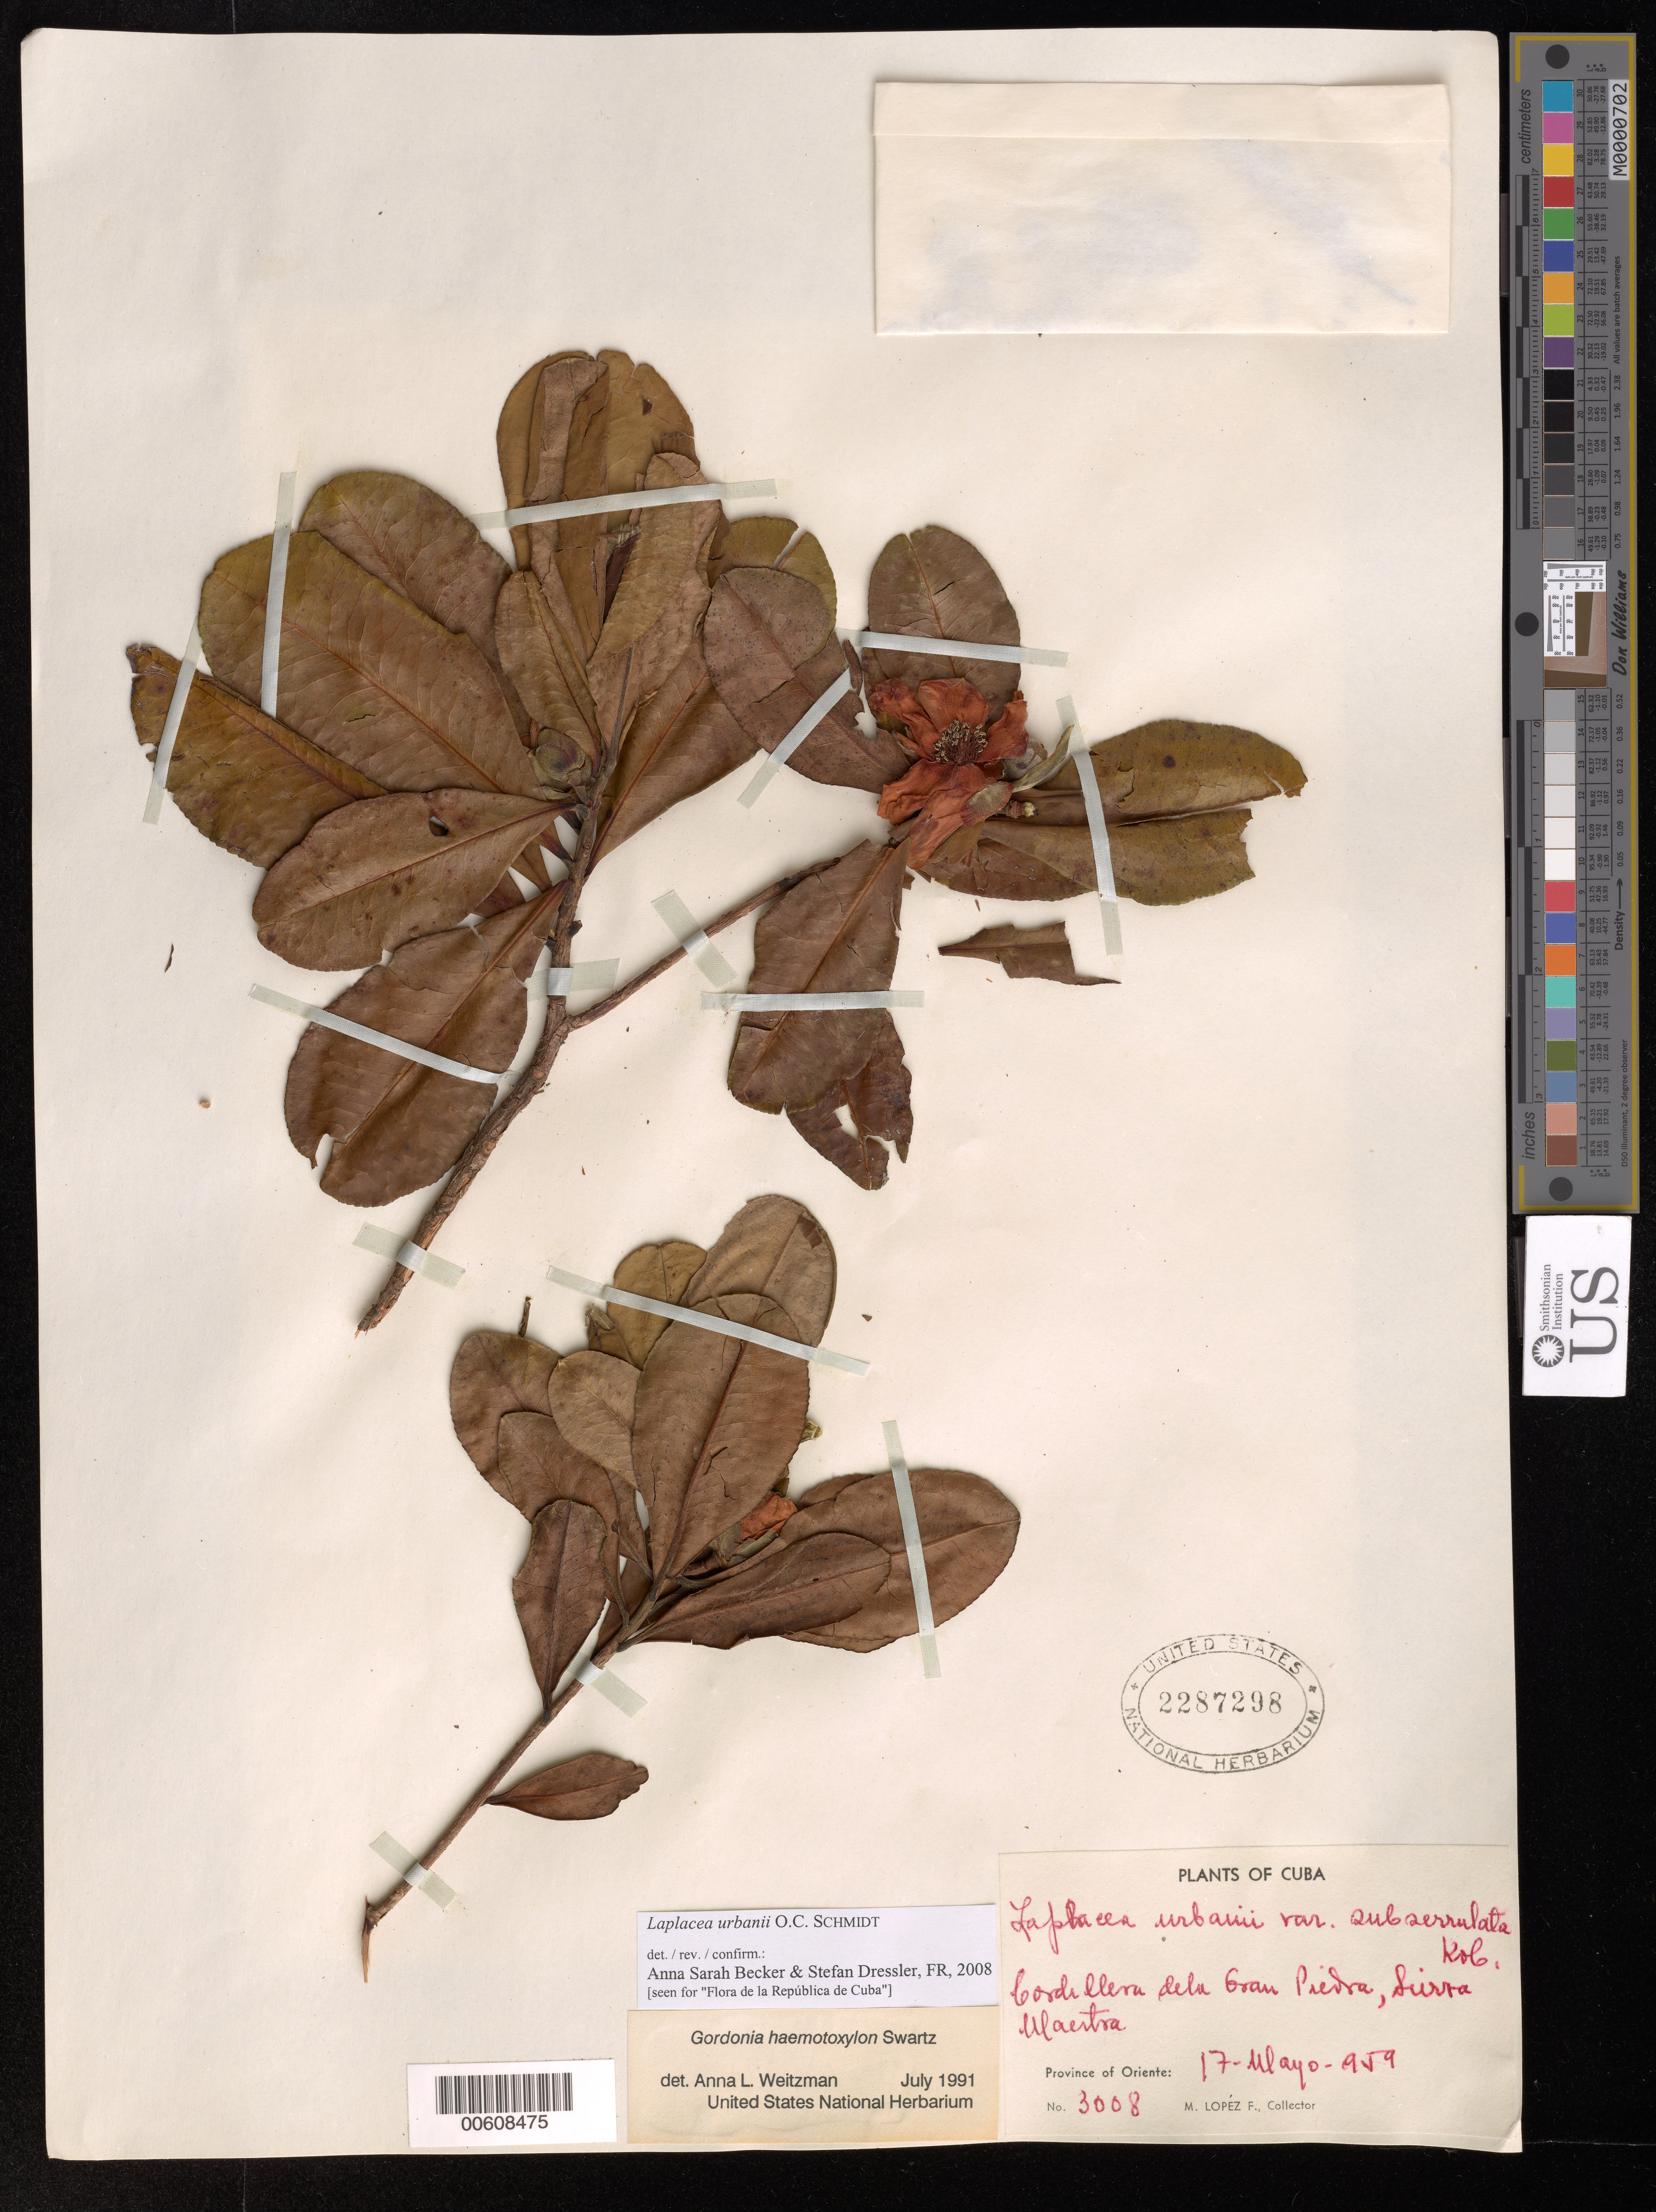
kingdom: Plantae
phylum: Tracheophyta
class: Magnoliopsida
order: Ericales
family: Theaceae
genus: Laplacea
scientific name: Laplacea urbani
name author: O.C. Schmidt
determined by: Becker, Anna S.; Dressler, S.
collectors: M. Lopéz-F.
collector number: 3008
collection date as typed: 17 May 1959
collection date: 1959-05-17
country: Cuba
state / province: Oriente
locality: Cordillera de la Gran Piedra, Sierra Maestra.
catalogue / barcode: US 2287298